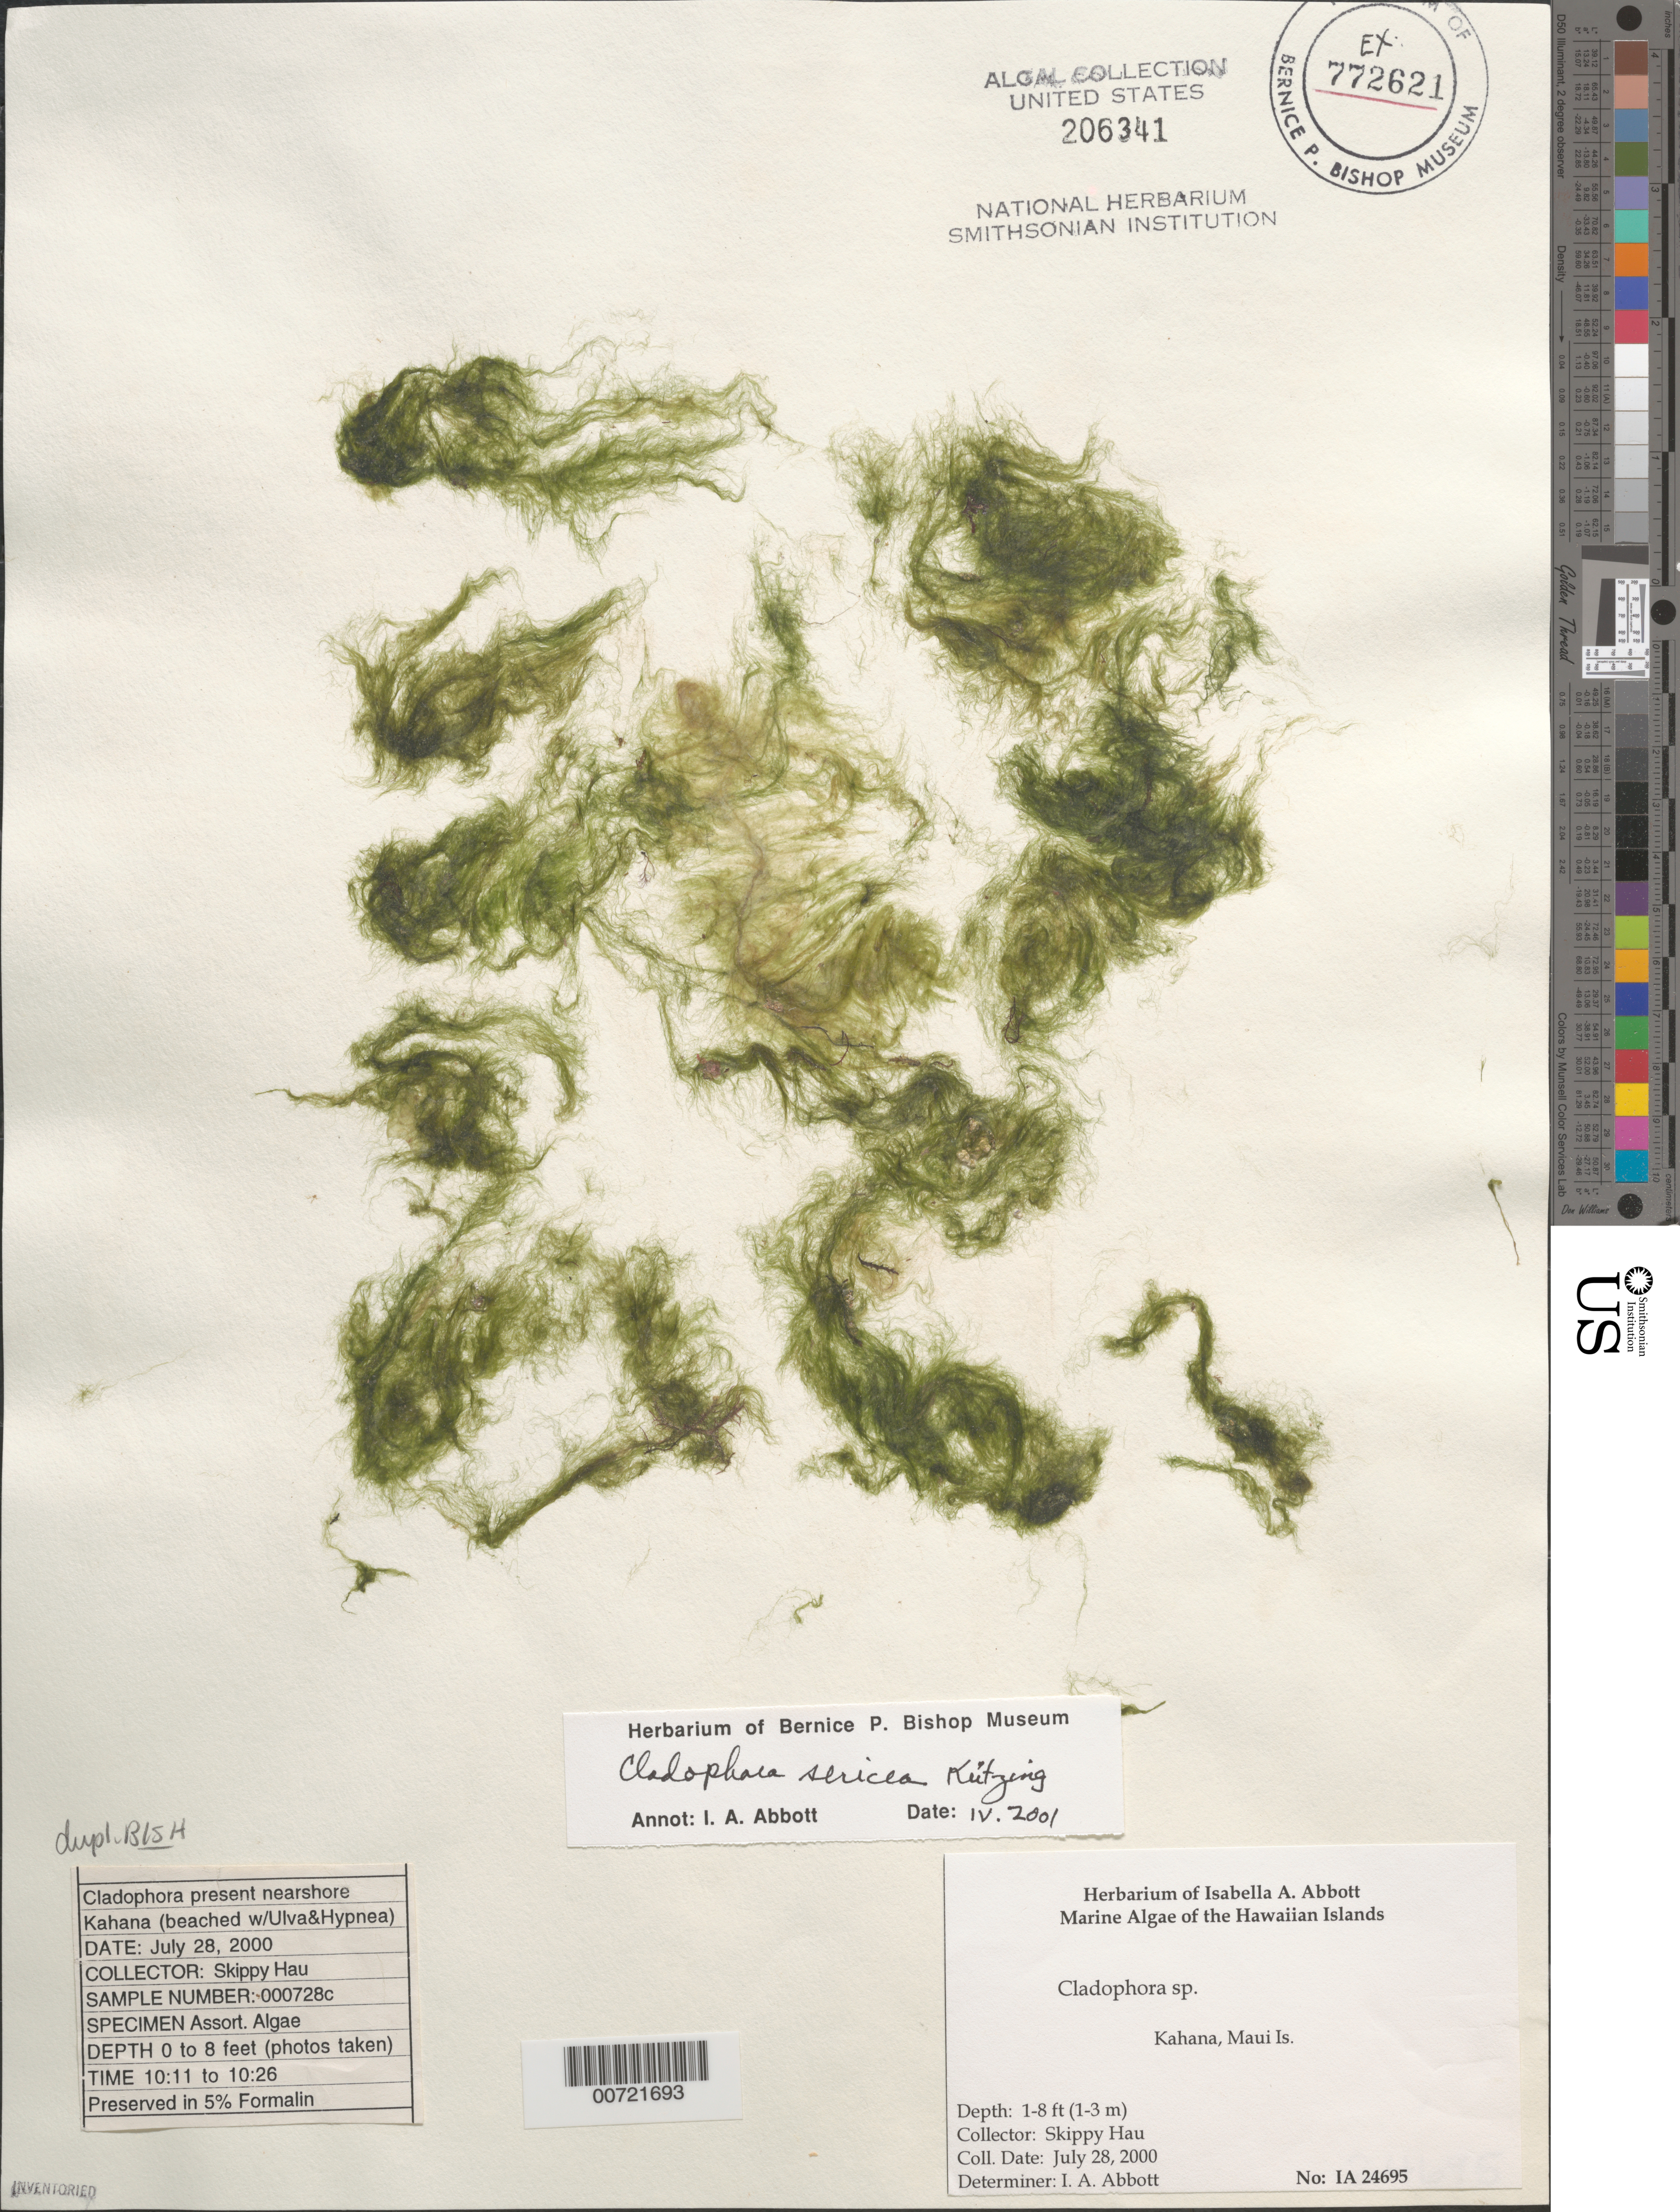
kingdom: Plantae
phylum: Chlorophyta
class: Ulvophyceae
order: Cladophorales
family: Cladophoraceae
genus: Cladophora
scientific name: Cladophora sericea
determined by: Abbott, Isabella A.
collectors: S. Hau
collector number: IAA 24695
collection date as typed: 28 Jul 2000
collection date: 2000-07-28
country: United States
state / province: Hawaii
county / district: Maui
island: Maui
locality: Kahana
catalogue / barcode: US 206341